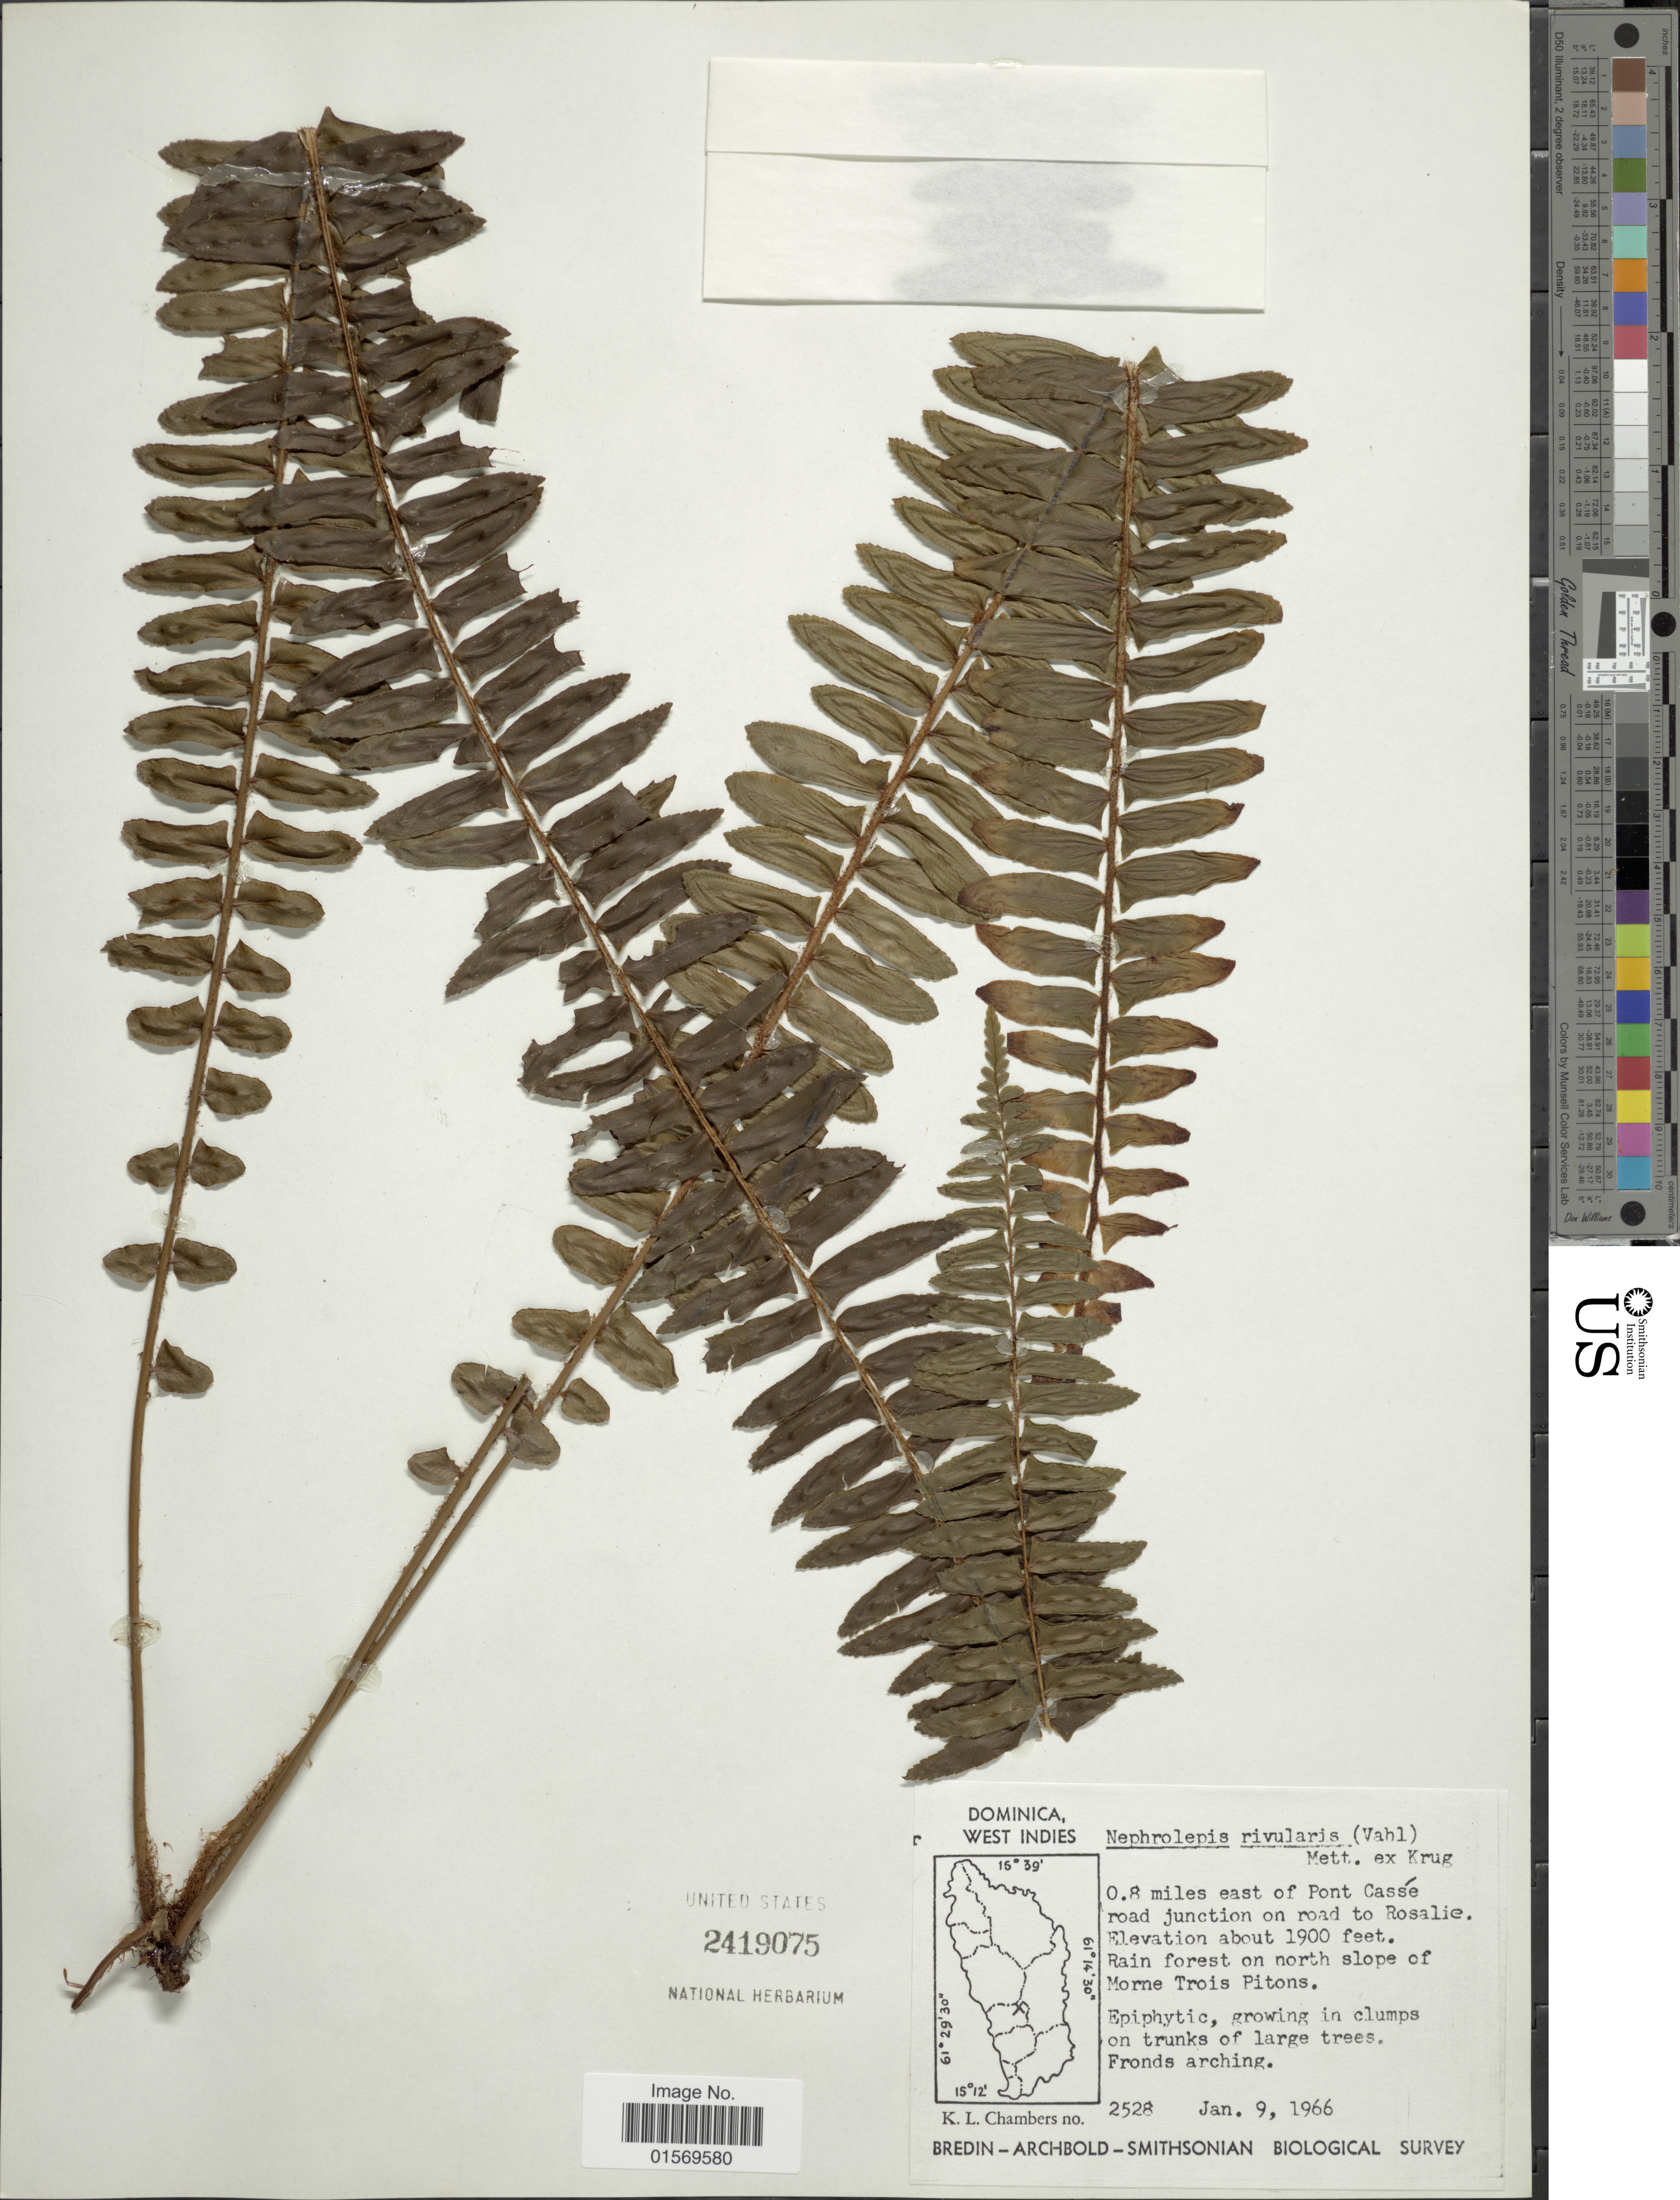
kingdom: Plantae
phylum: Tracheophyta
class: Polypodiopsida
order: Polypodiales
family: Nephrolepidaceae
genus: Nephrolepis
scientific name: Nephrolepis rivularis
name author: (Vahl) Mett. ex Krug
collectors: K. Chambers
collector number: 2528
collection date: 1966-01-09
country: Dominica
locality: West Indies, 0.8 miles east of Pont Casse road junction on road to Roasalie, rain forest on north slope of Morne Trois Pitons.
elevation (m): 579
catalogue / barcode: US 2419075